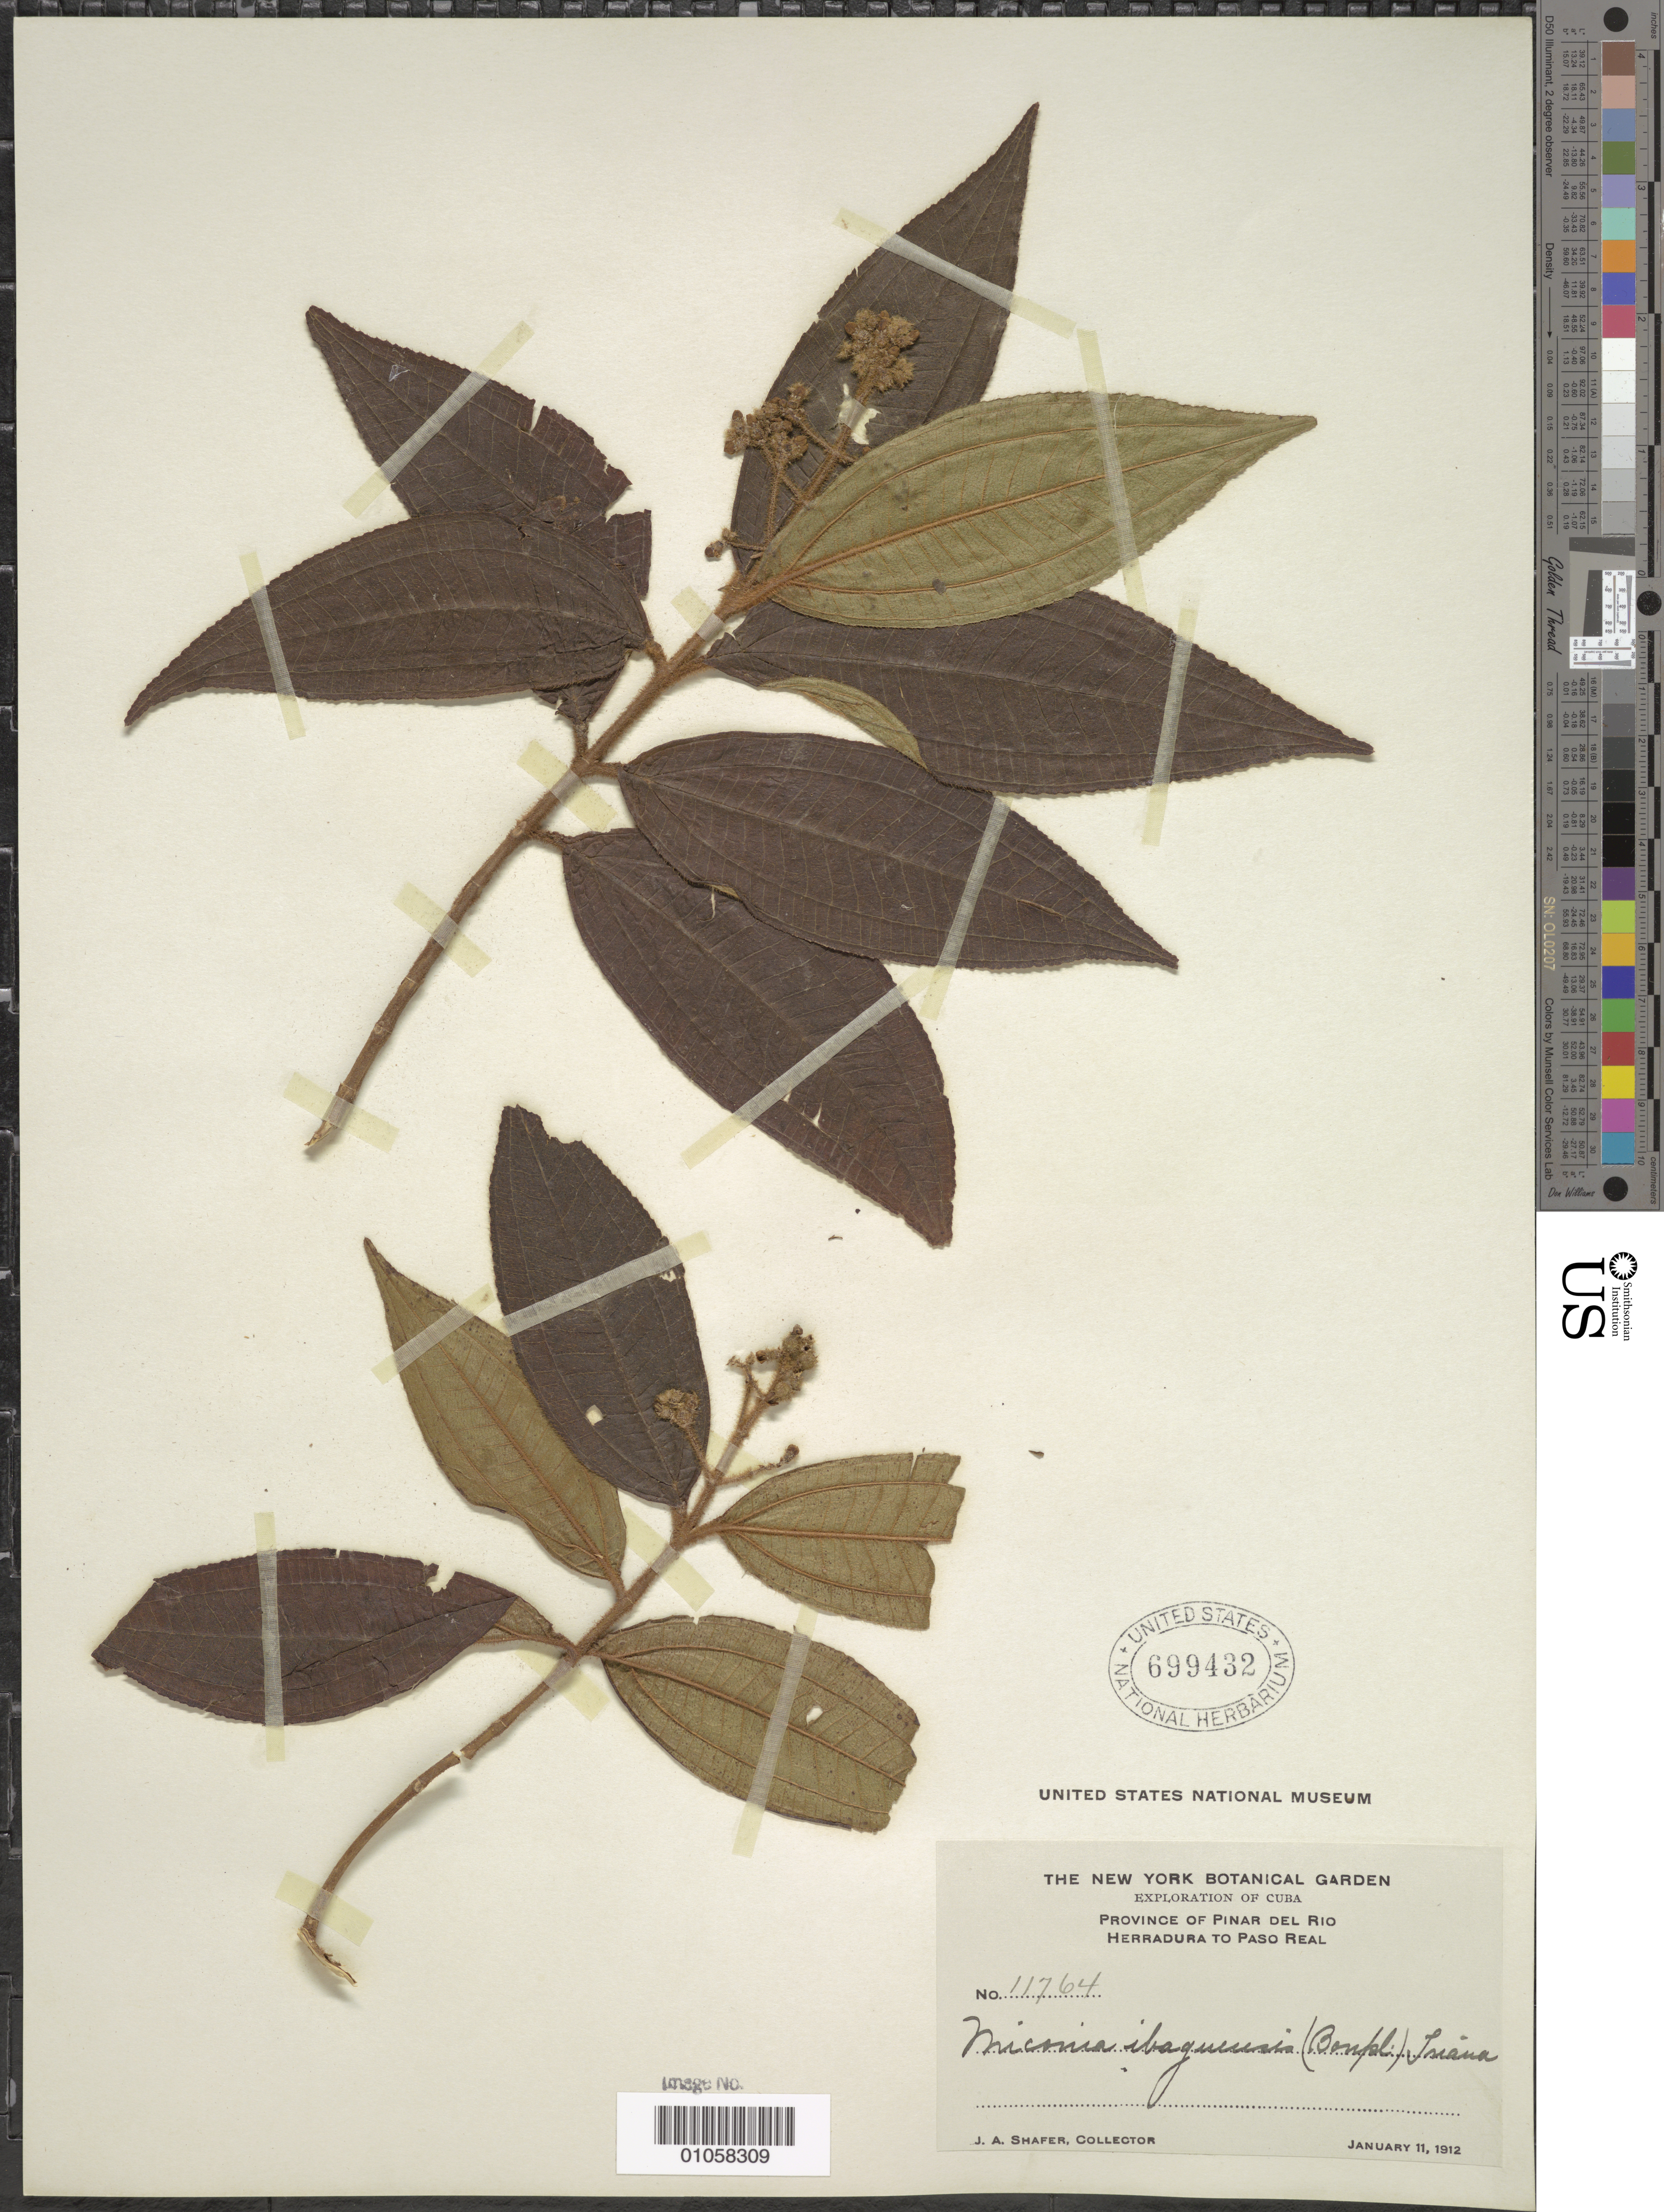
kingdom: Plantae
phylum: Tracheophyta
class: Magnoliopsida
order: Myrtales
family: Melastomataceae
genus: Miconia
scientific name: Miconia ibaguensis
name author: (Bonpl.) Triana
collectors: J. A. Shafer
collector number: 11764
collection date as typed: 11 Jan 1912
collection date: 1912-01-11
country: Cuba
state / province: Pinar del Río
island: Cuba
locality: Herradura to Paso Real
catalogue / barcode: US 699432